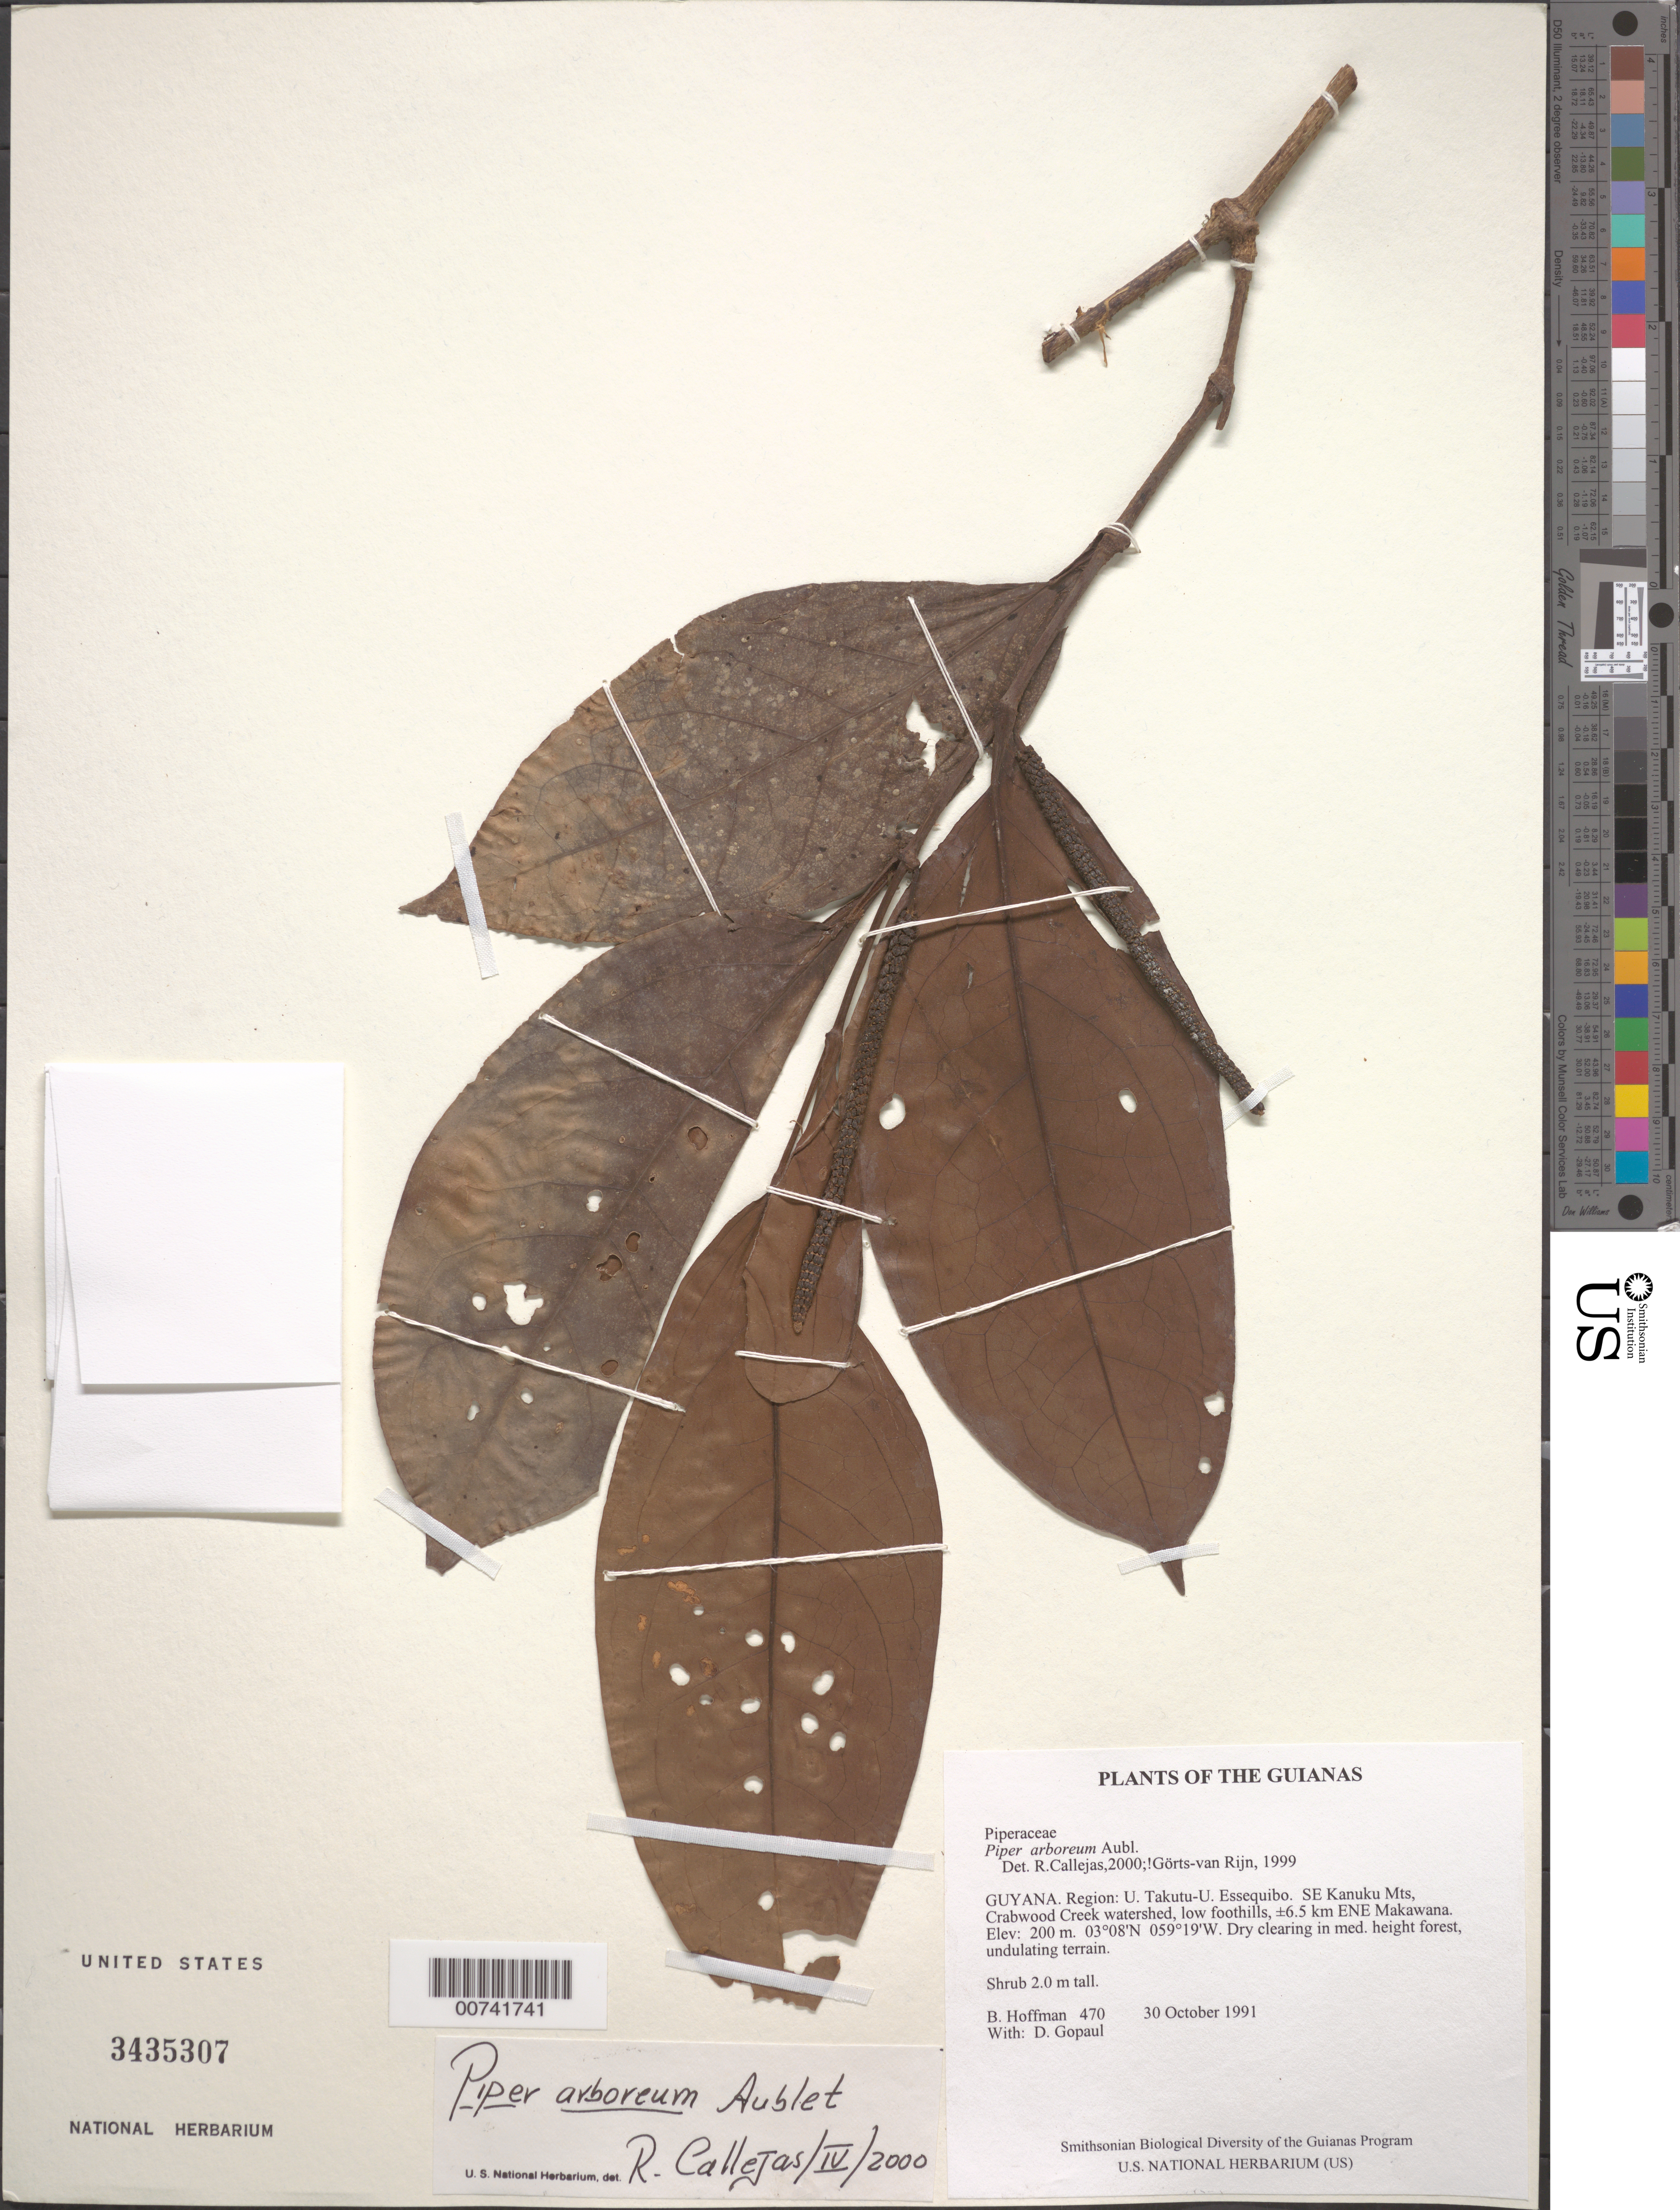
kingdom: Plantae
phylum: Tracheophyta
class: Magnoliopsida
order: Piperales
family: Piperaceae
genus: Piper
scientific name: Piper arboreum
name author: Aubl.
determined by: Görts-van Rijn, A. R. A.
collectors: B. Hoffman & D. Gopaul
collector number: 470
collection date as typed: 30 October 1991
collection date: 1991-10-30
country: Guyana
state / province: U. Takutu-U. Essequibo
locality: SE Kanuku Mts, Crabwood Creek watershed, low foothills, ±6.5 km ENE of Makawatta Mountain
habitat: Dry clearing in med. height forest, undulating terrain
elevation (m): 200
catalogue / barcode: US 3435307